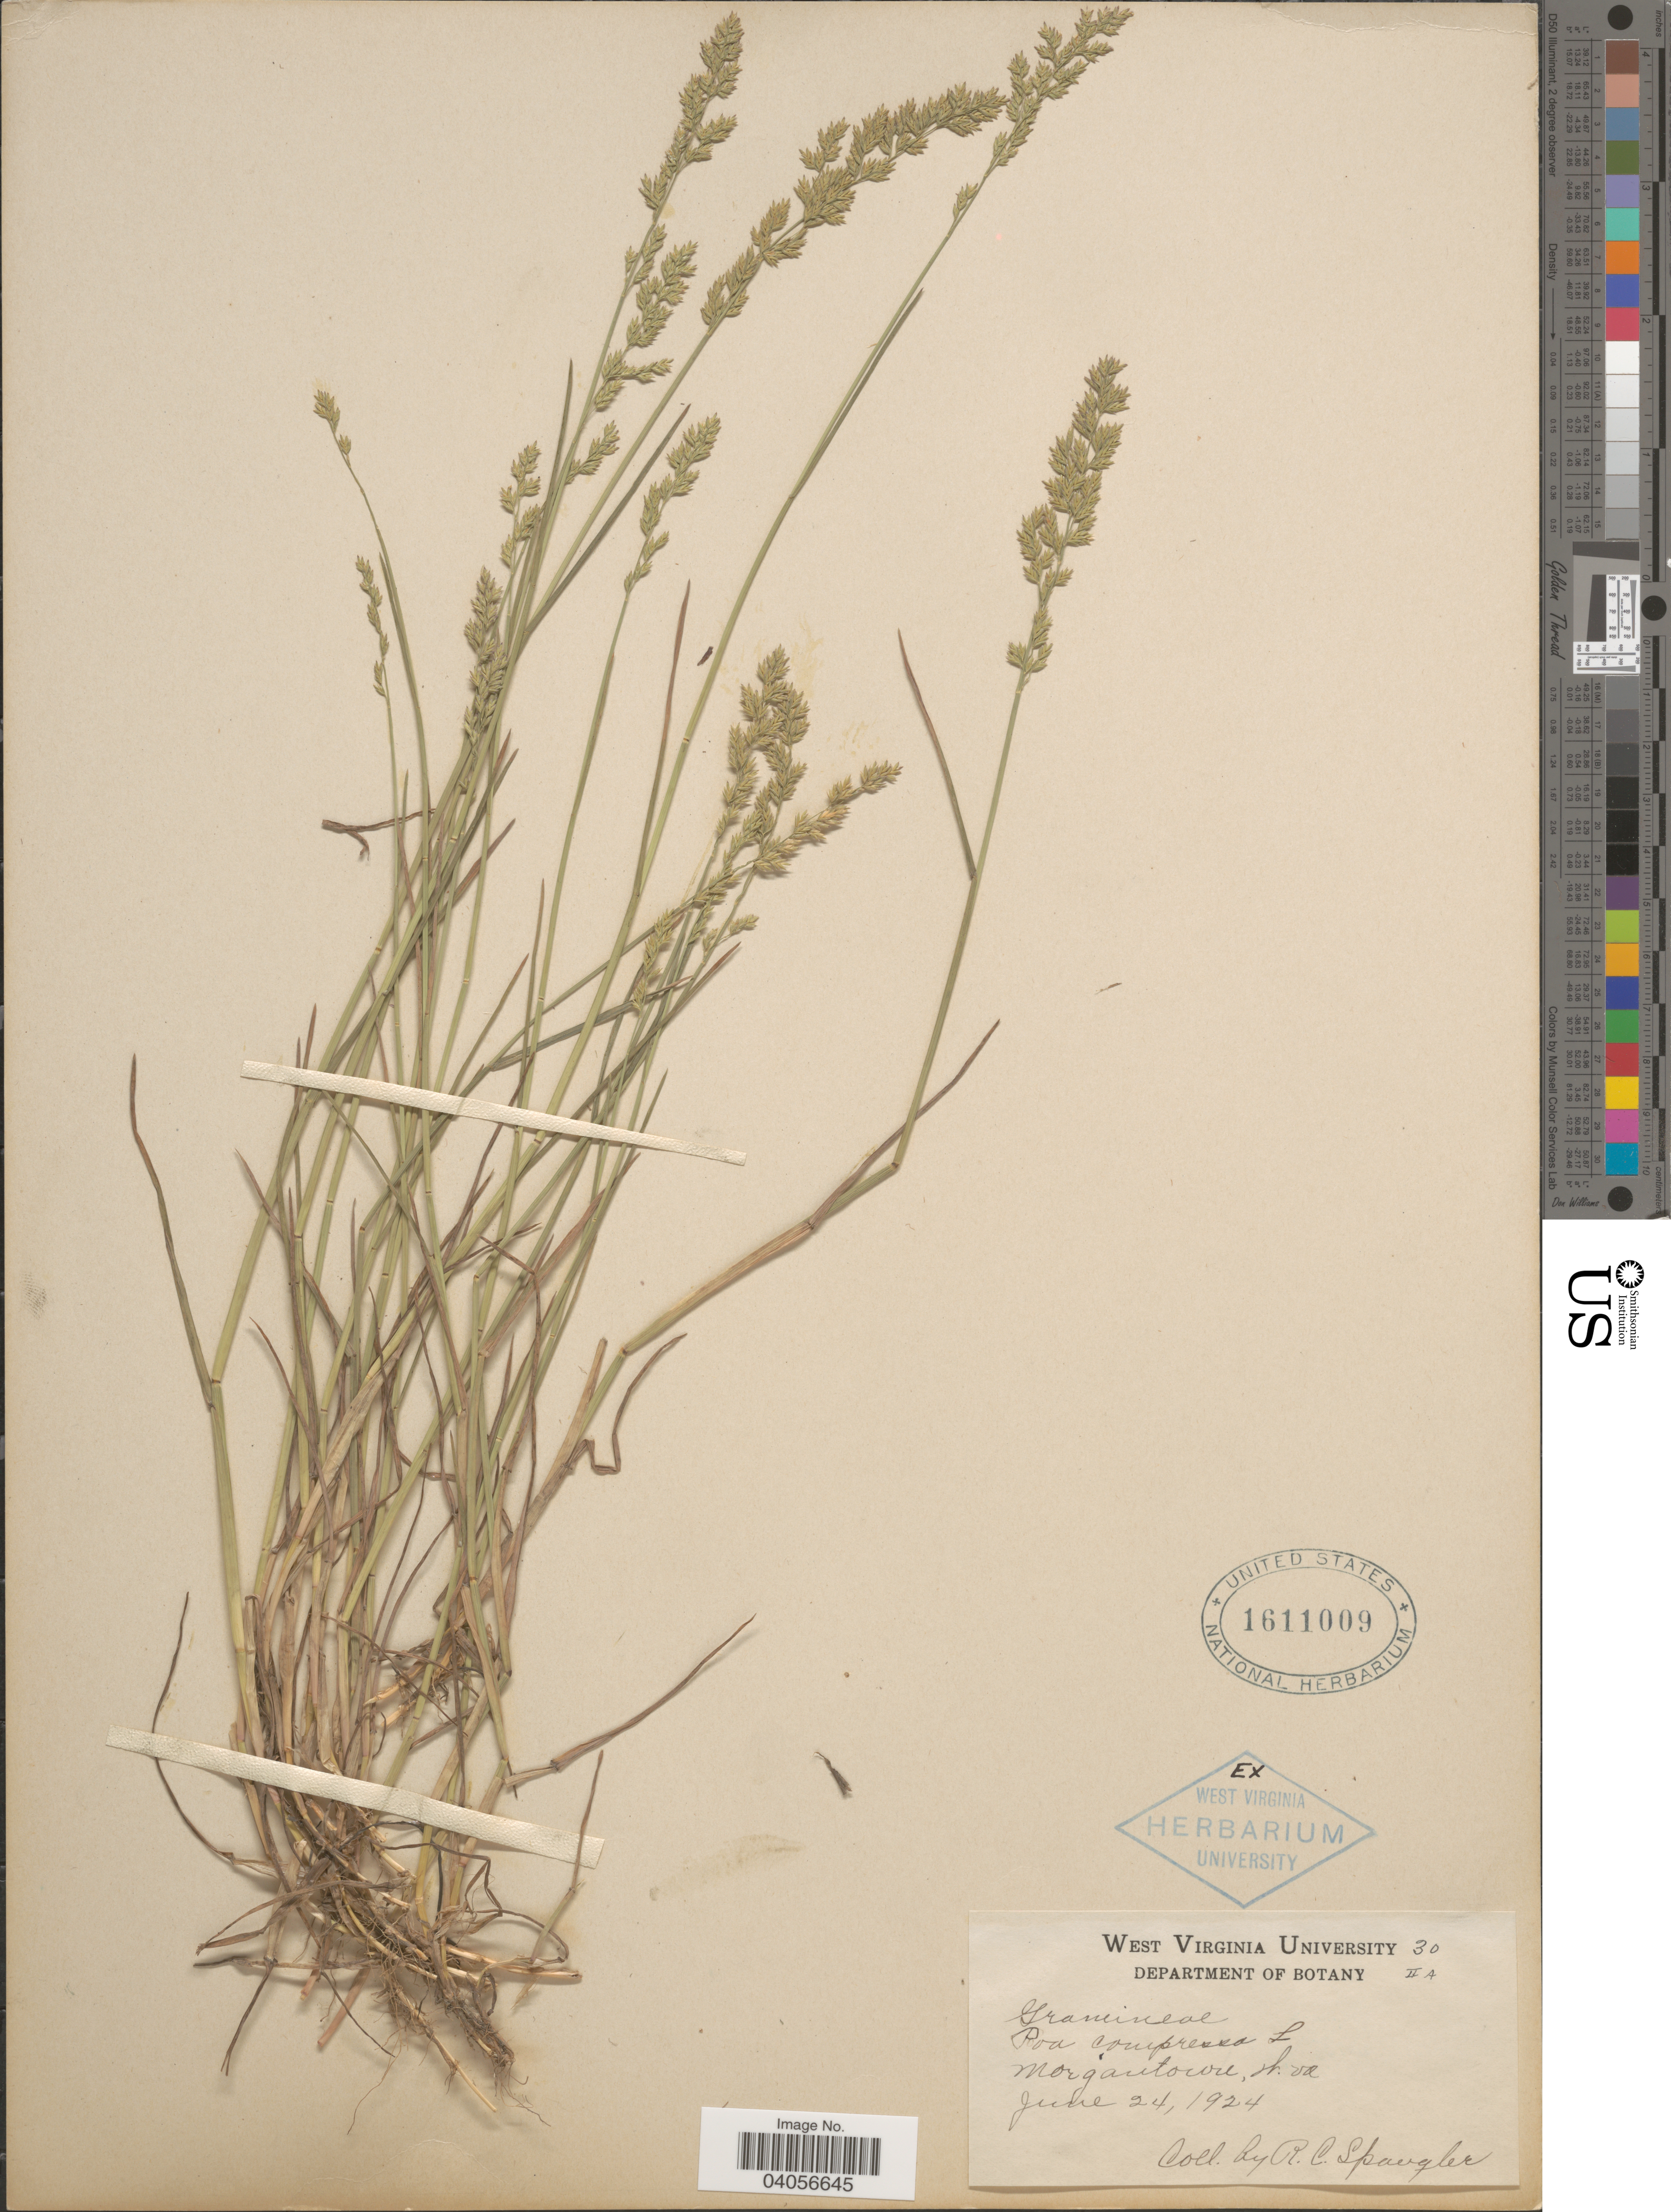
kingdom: Plantae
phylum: Tracheophyta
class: Liliopsida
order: Poales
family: Poaceae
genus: Poa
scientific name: Poa compressa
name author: L.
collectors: R. Spangler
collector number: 30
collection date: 1924-06-24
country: United States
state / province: West Virginia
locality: Morgantown.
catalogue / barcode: US 1611009